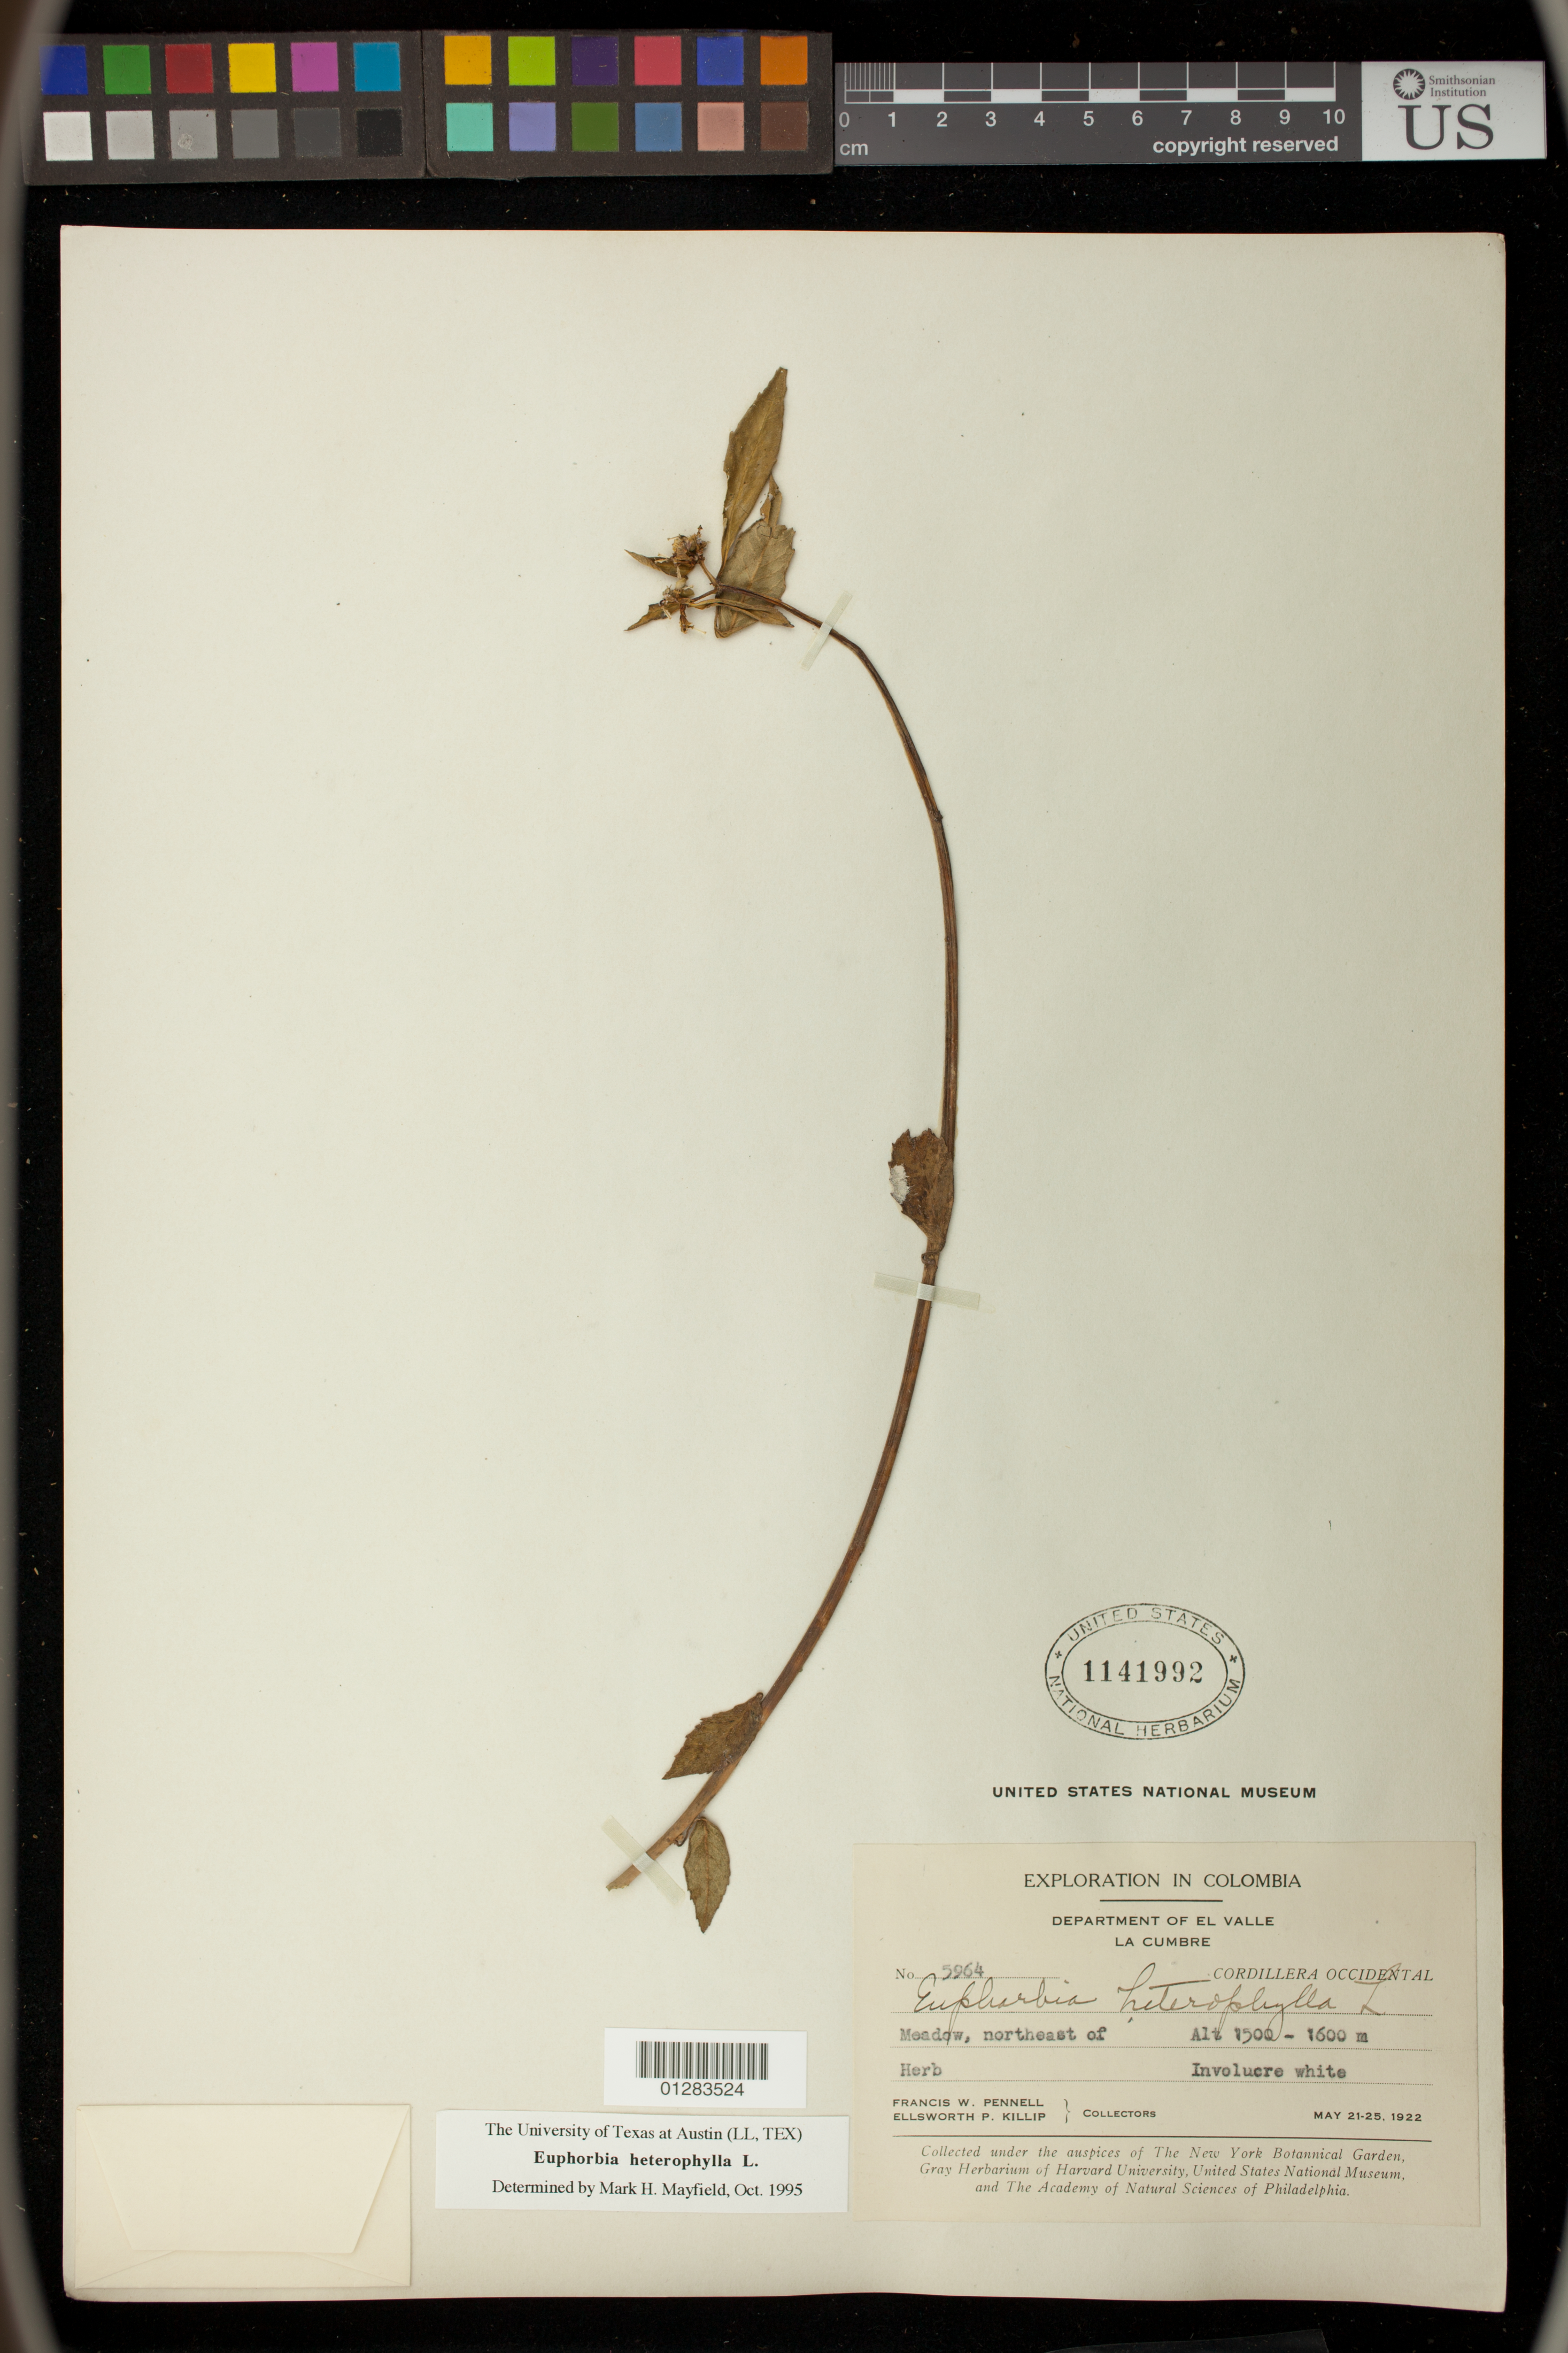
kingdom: Plantae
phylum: Tracheophyta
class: Magnoliopsida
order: Malpighiales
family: Euphorbiaceae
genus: Euphorbia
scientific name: Euphorbia heterophylla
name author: L.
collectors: F. W. Pennell & E. P. Killip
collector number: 5964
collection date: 1922-05-21/1922-05-25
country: Colombia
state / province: Valle del Cauca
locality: Meadow, northeast of La Cumbre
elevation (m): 1500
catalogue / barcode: US 1141992